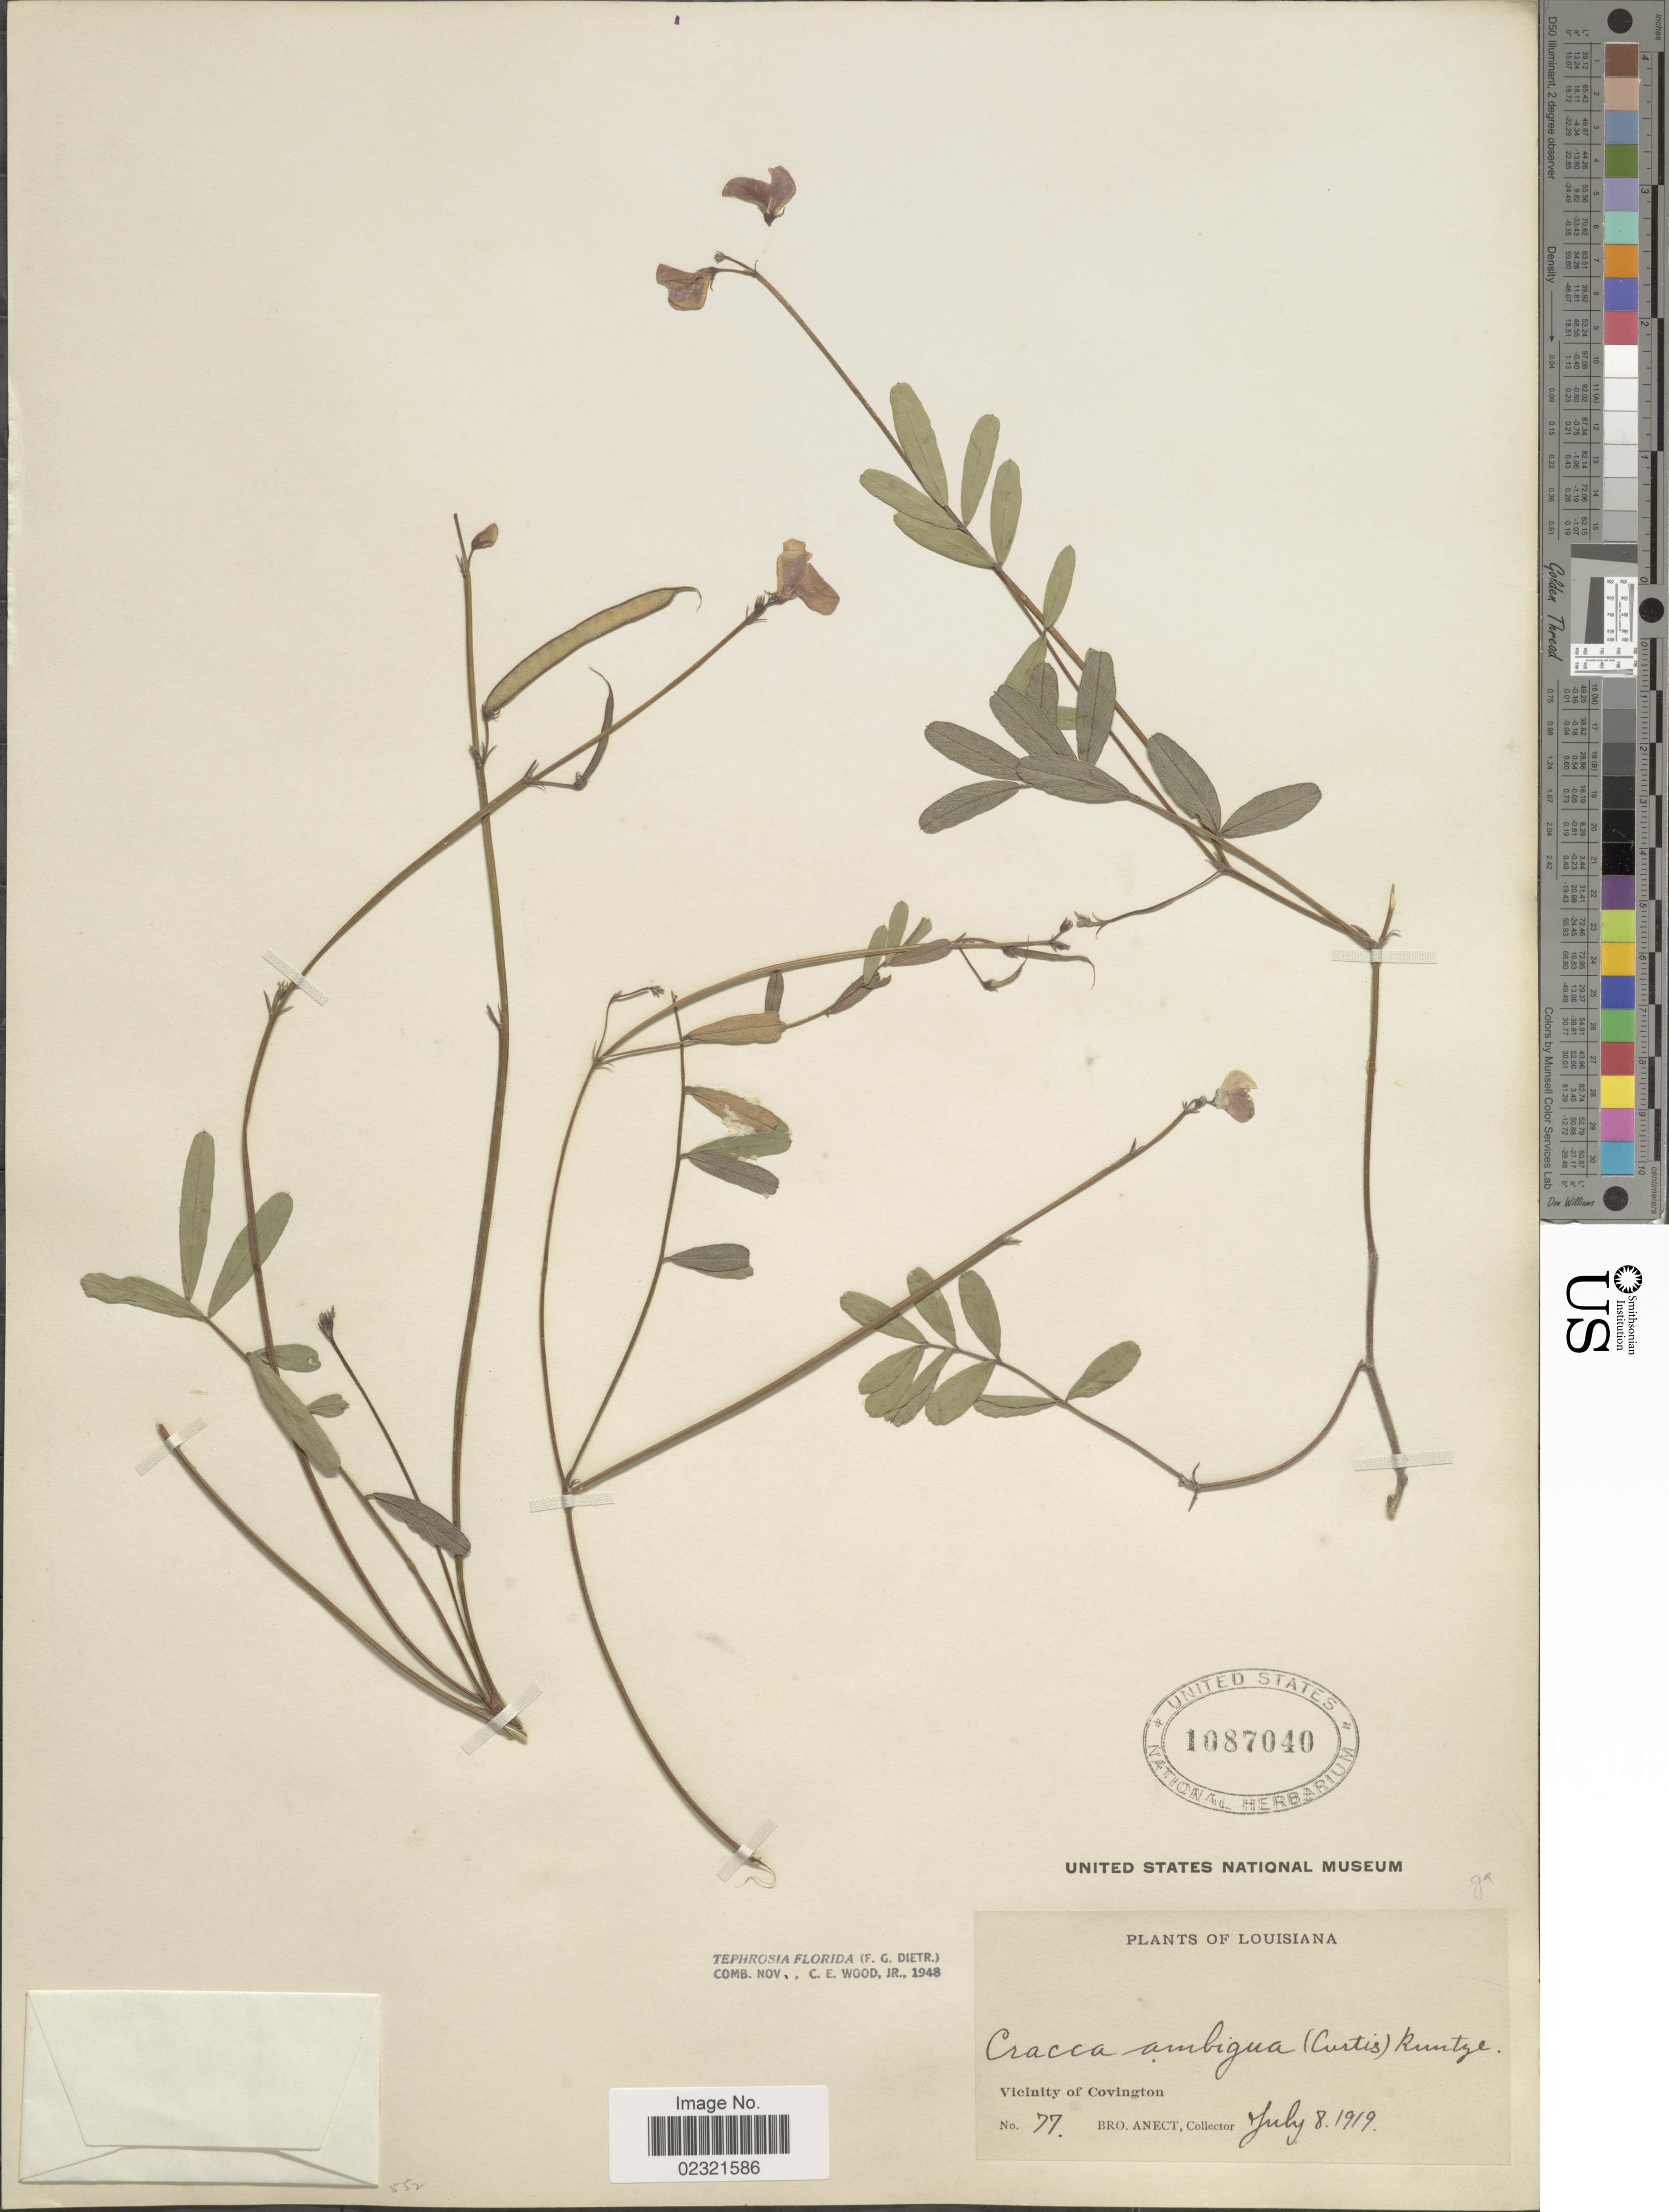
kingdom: Plantae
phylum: Tracheophyta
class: Magnoliopsida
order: Fabales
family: Fabaceae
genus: Tephrosia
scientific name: Tephrosia florida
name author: (Dietr.) C.E. Wood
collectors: B. Anect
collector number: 77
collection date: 1919-07-08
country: United States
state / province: Louisiana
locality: Vicinity of Covington.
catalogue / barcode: US 1087040